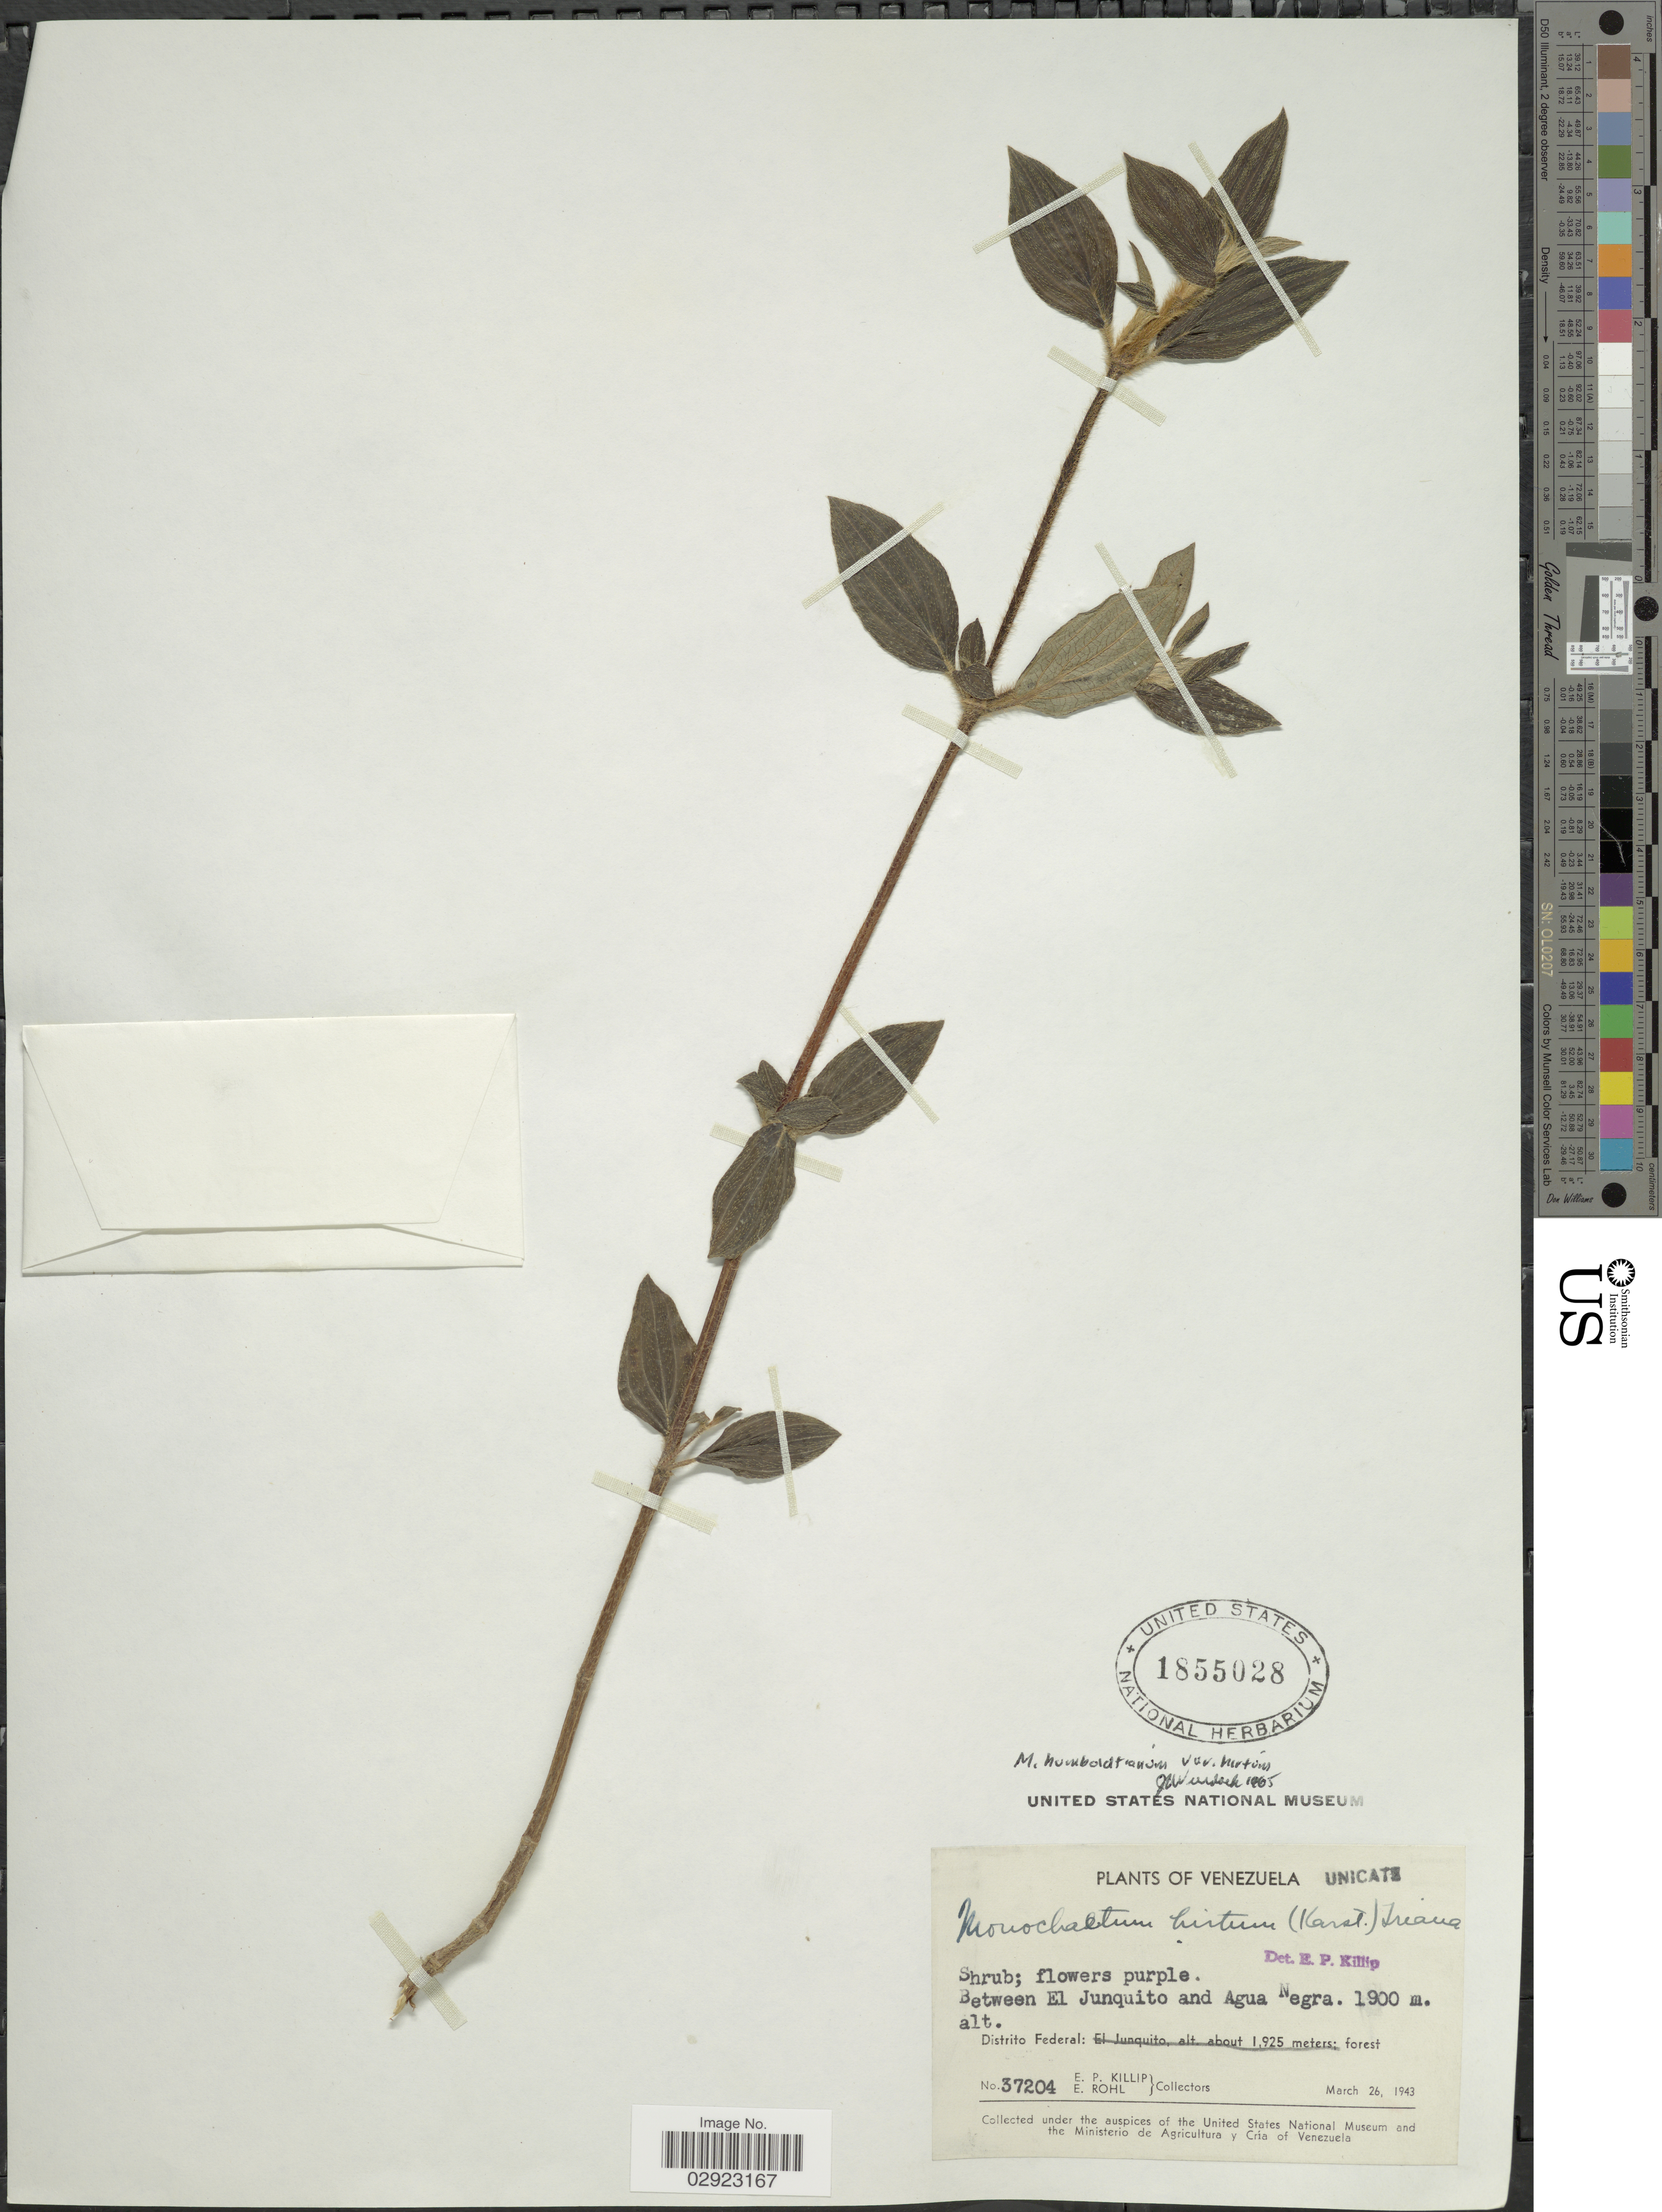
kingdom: Plantae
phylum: Tracheophyta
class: Magnoliopsida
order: Myrtales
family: Melastomataceae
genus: Monochaetum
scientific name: Monochaetum humboldtianum var. hirtum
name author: Wurdack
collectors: E. P. Killip & E. Röhl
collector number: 37204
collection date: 1943-03-26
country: Venezuela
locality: Between El Junquito and Agua Negra, Distrito Federal.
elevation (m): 1900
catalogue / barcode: US 1855028